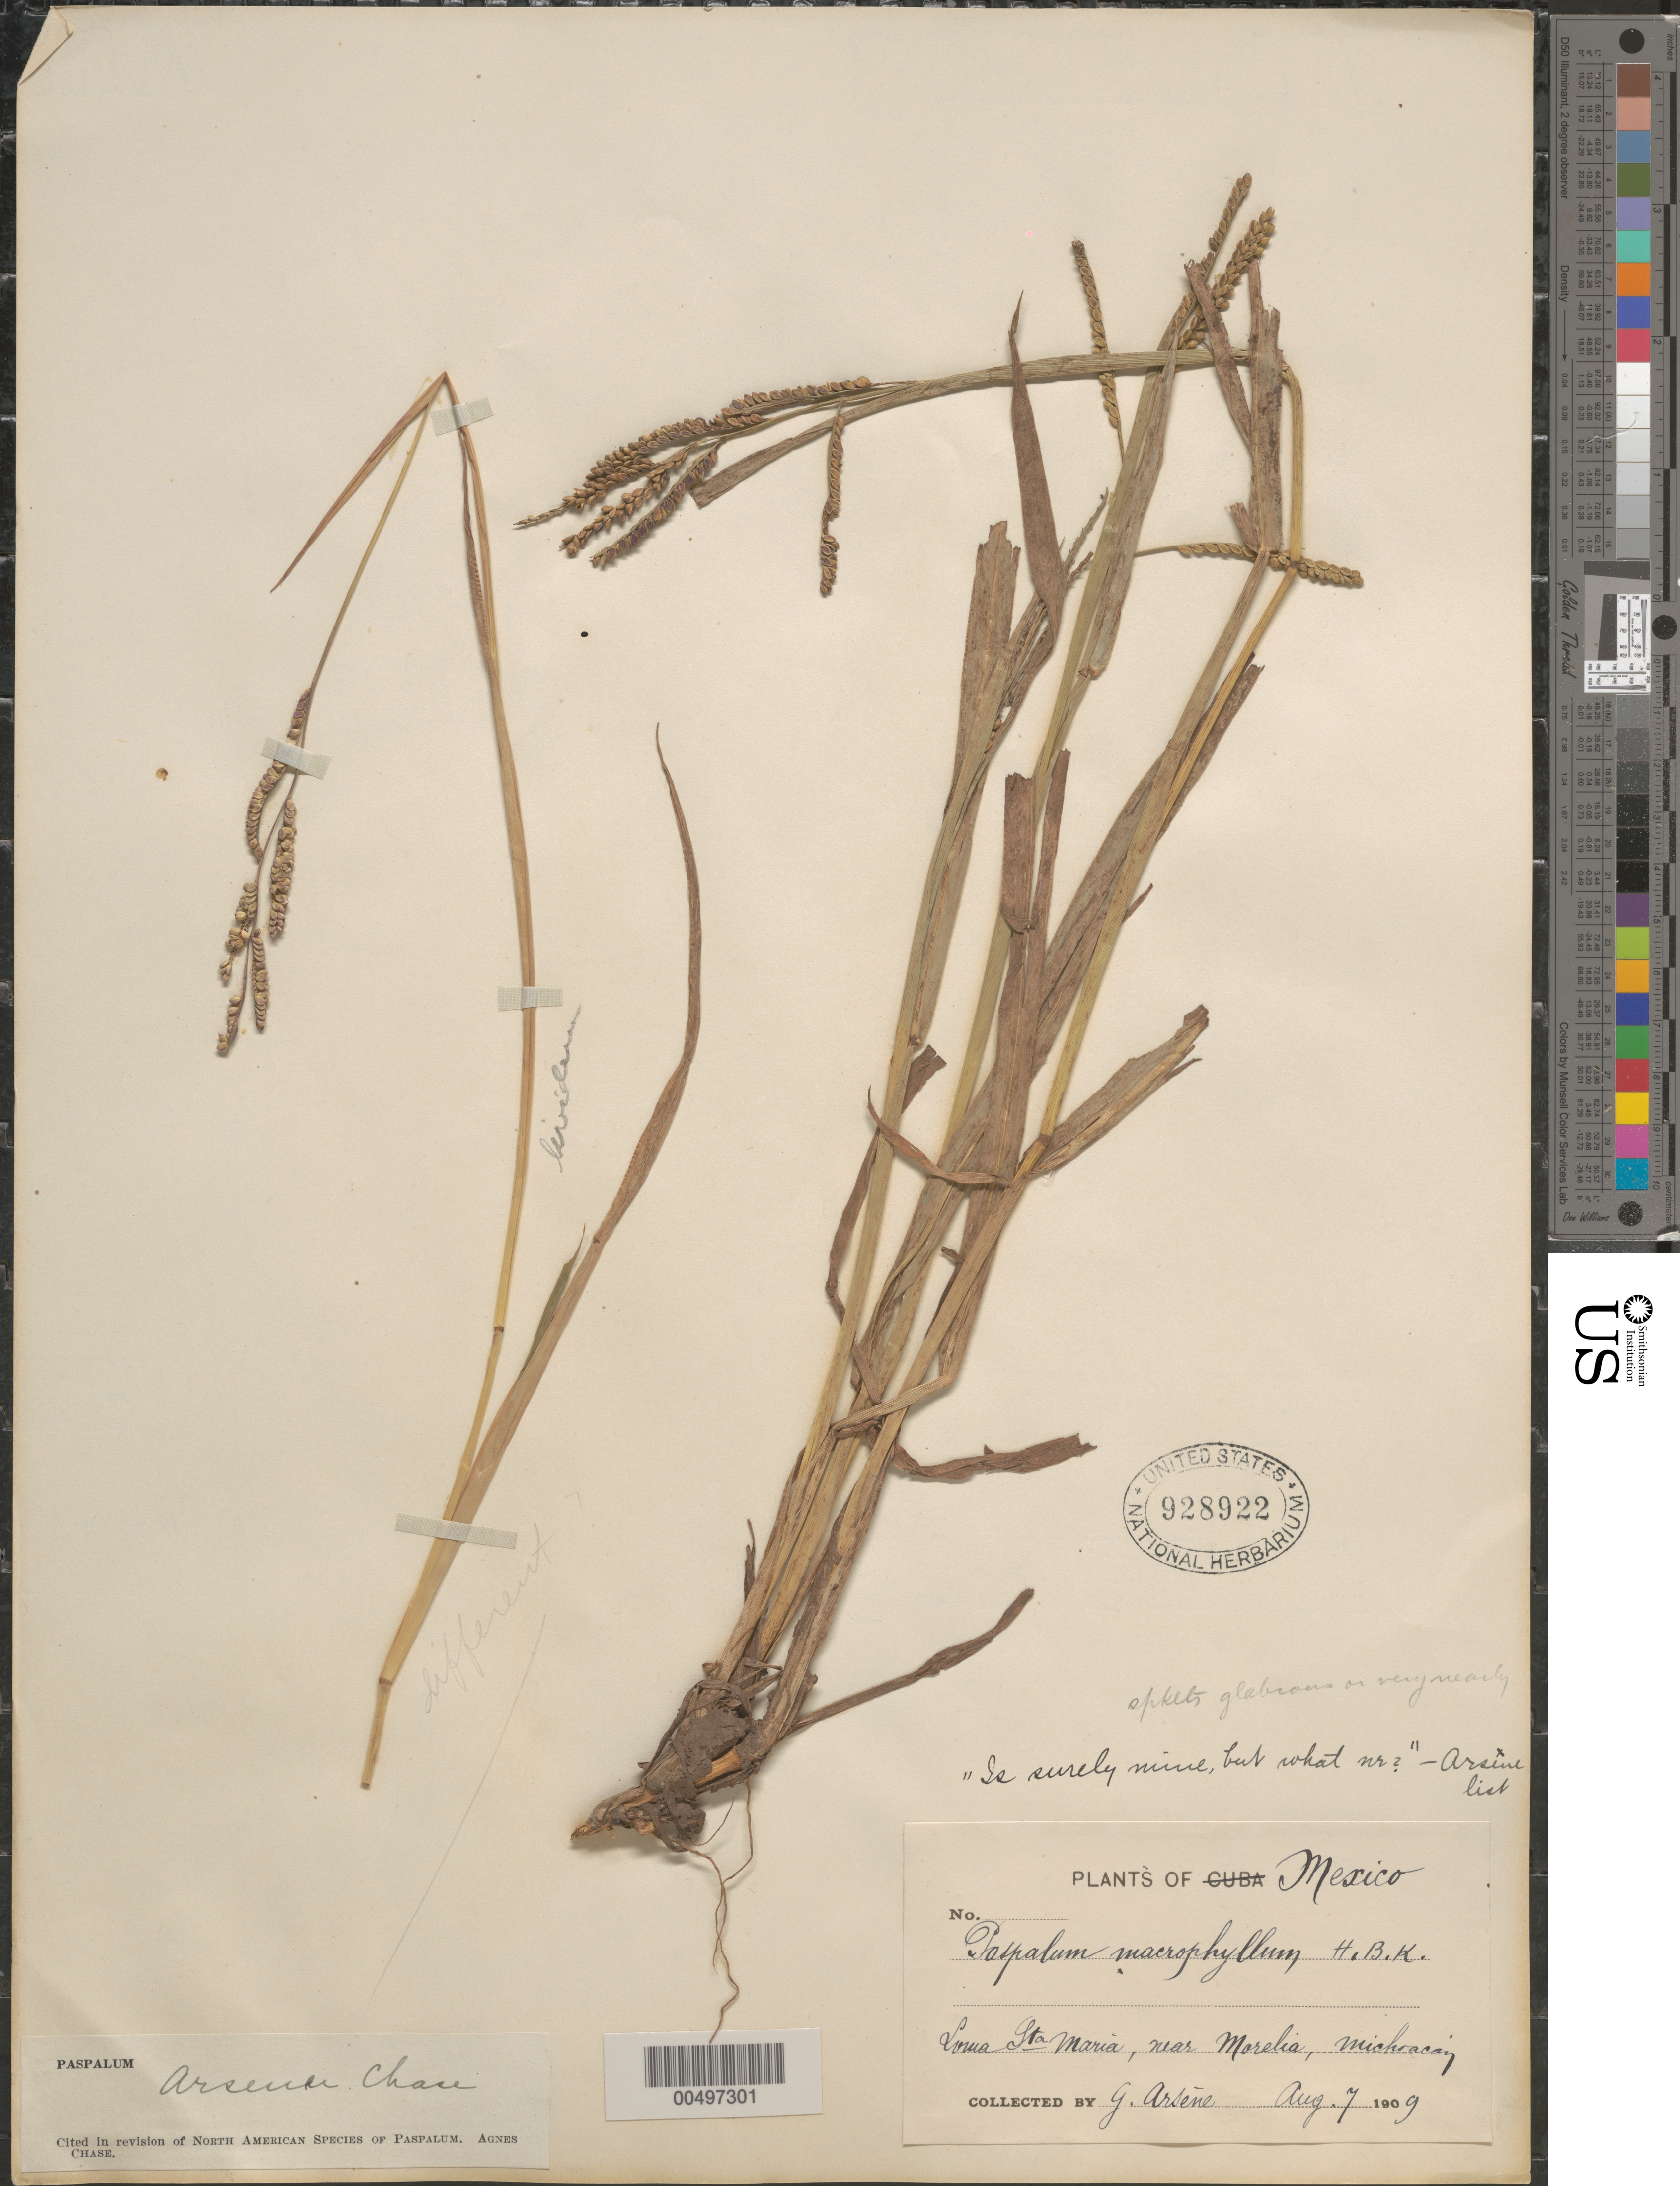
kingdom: Plantae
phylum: Tracheophyta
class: Liliopsida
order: Poales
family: Poaceae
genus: Paspalum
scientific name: Paspalum arsenei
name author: Chase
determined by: Chase, [M.] Agnes, (US)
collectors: Bro. G. Arsène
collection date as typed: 7 Aug 1909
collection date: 1909-08-07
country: Mexico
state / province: Michoacán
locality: Loma Sta. Maria, near Morelia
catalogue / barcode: US 928922